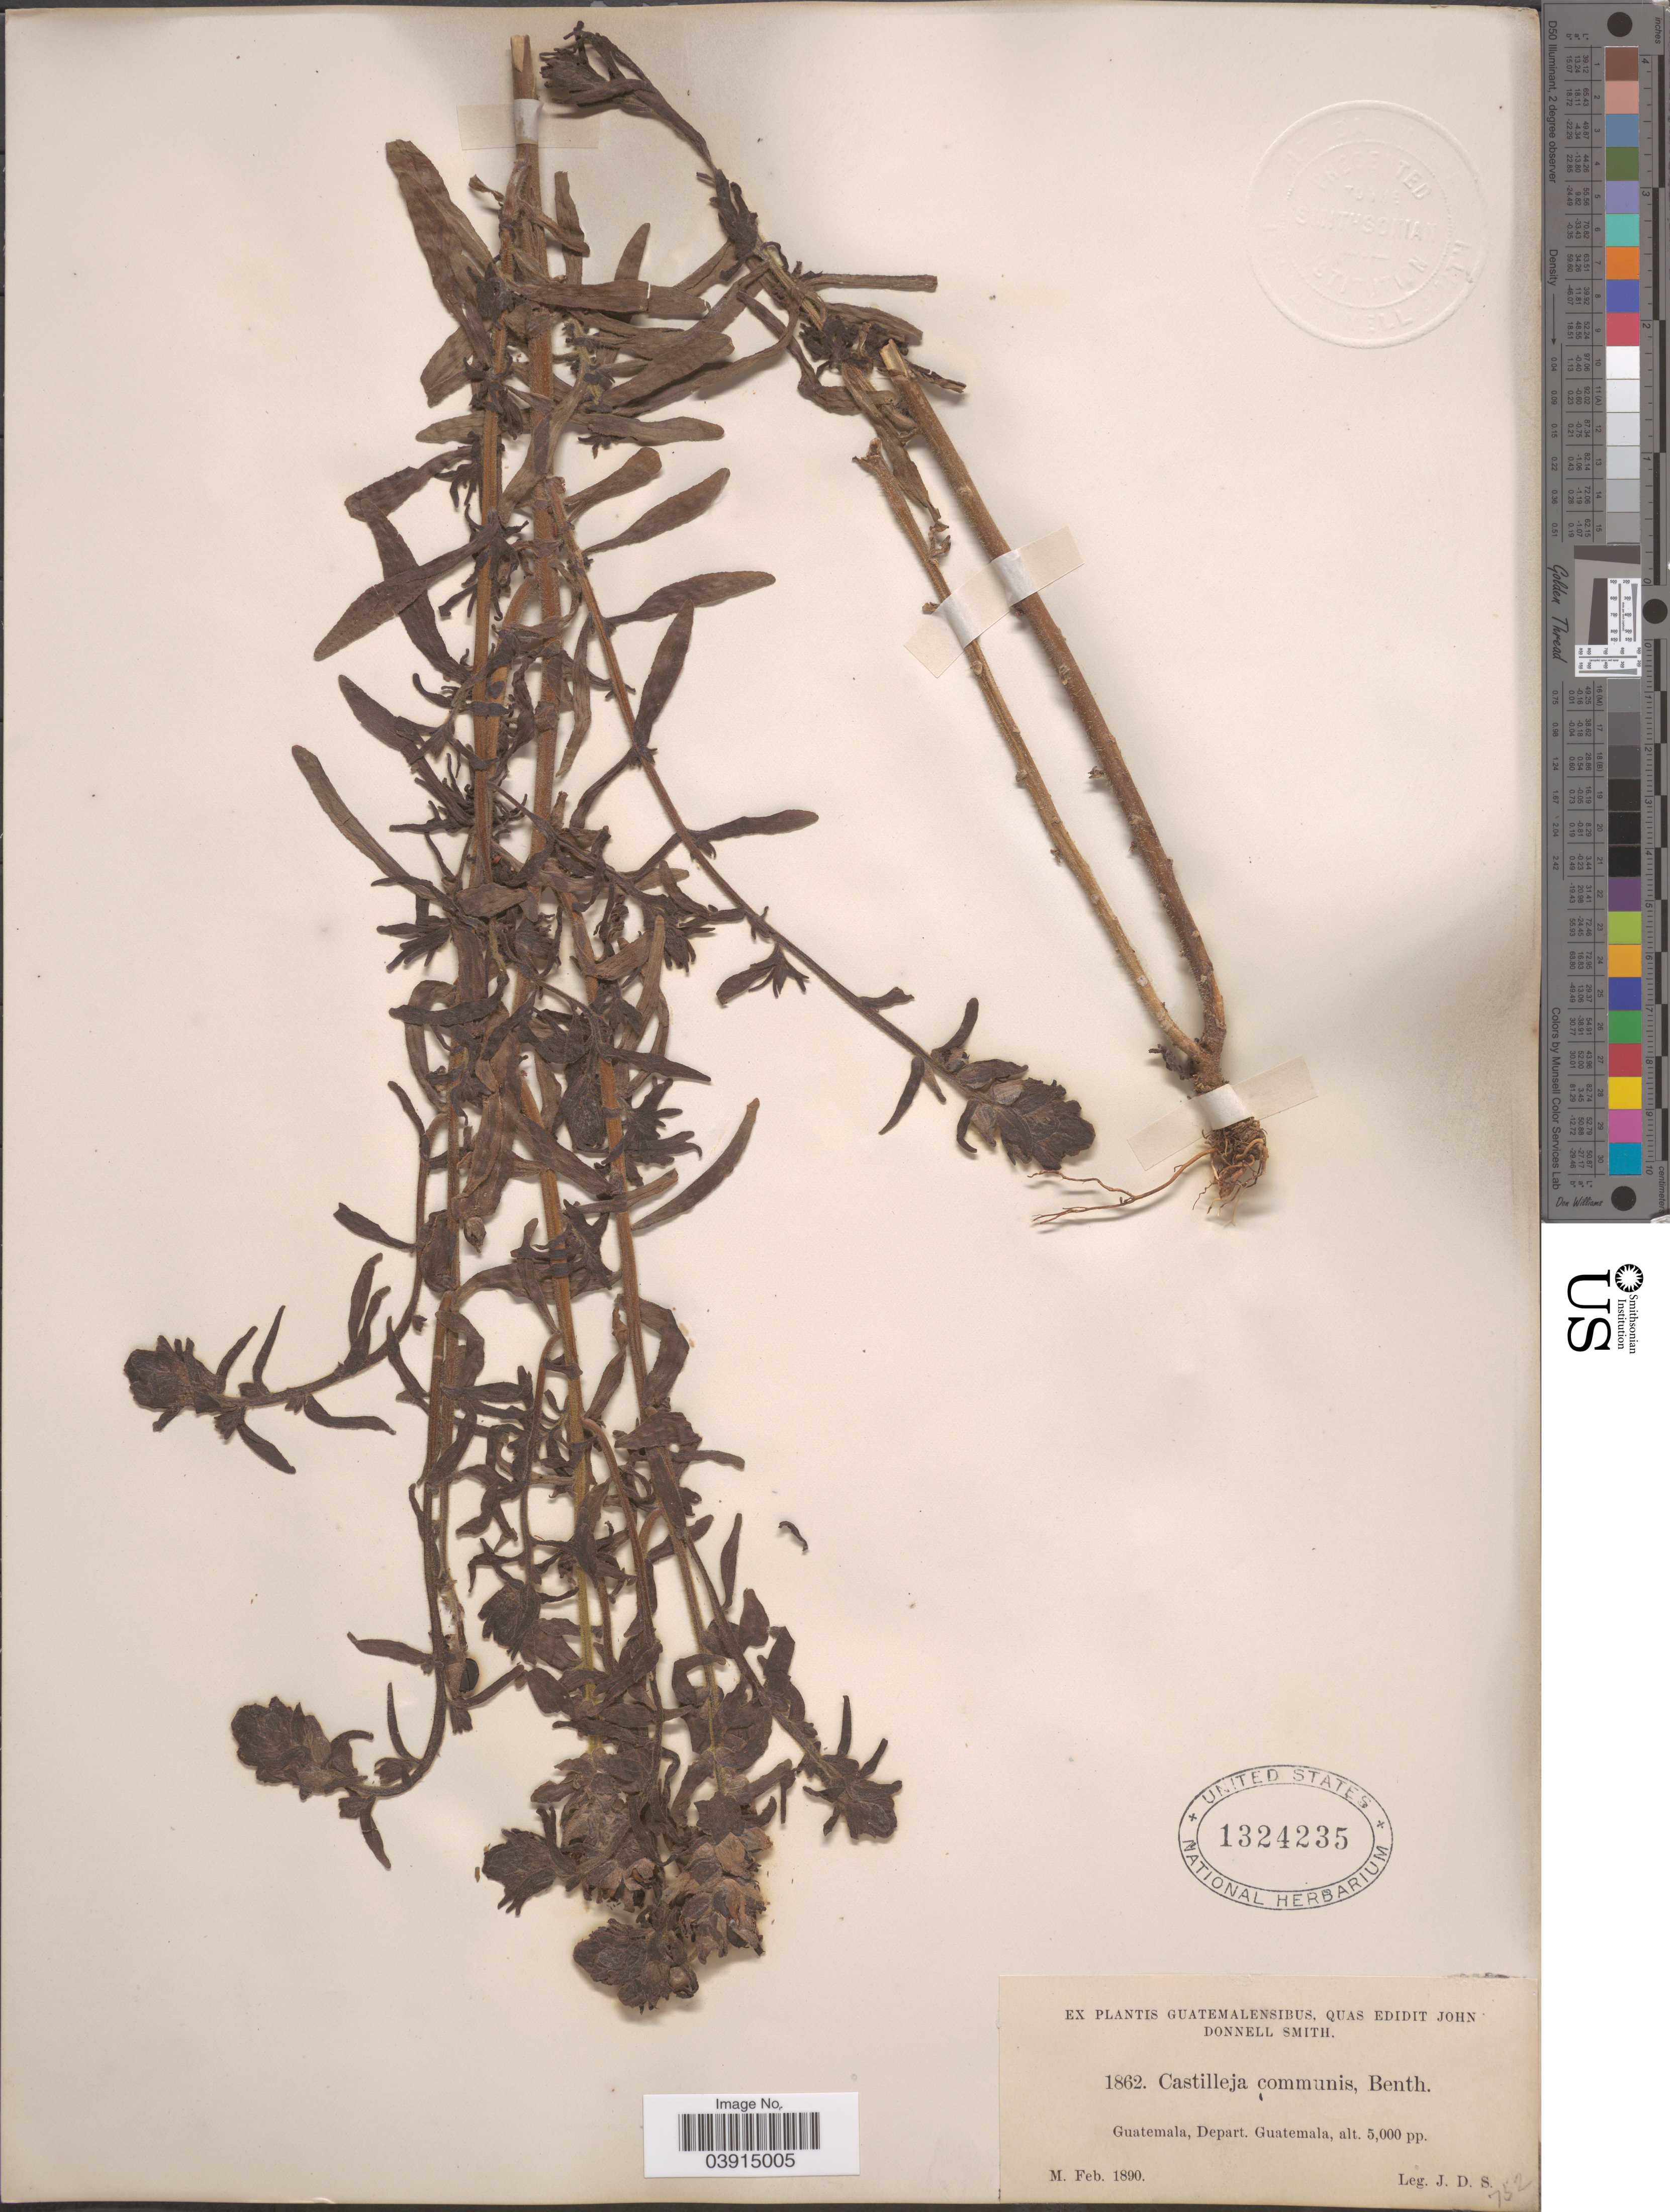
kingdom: Plantae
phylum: Tracheophyta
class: Magnoliopsida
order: Lamiales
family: Orobanchaceae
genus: Castilleja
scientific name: Castilleja arvensis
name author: Schltdl. & Cham.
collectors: J. Donnell Smith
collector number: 1862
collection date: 1890-02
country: Guatemala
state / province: Guatemala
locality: Guatemala, Depart. Guatemala.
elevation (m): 1524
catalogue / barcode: US 1324235